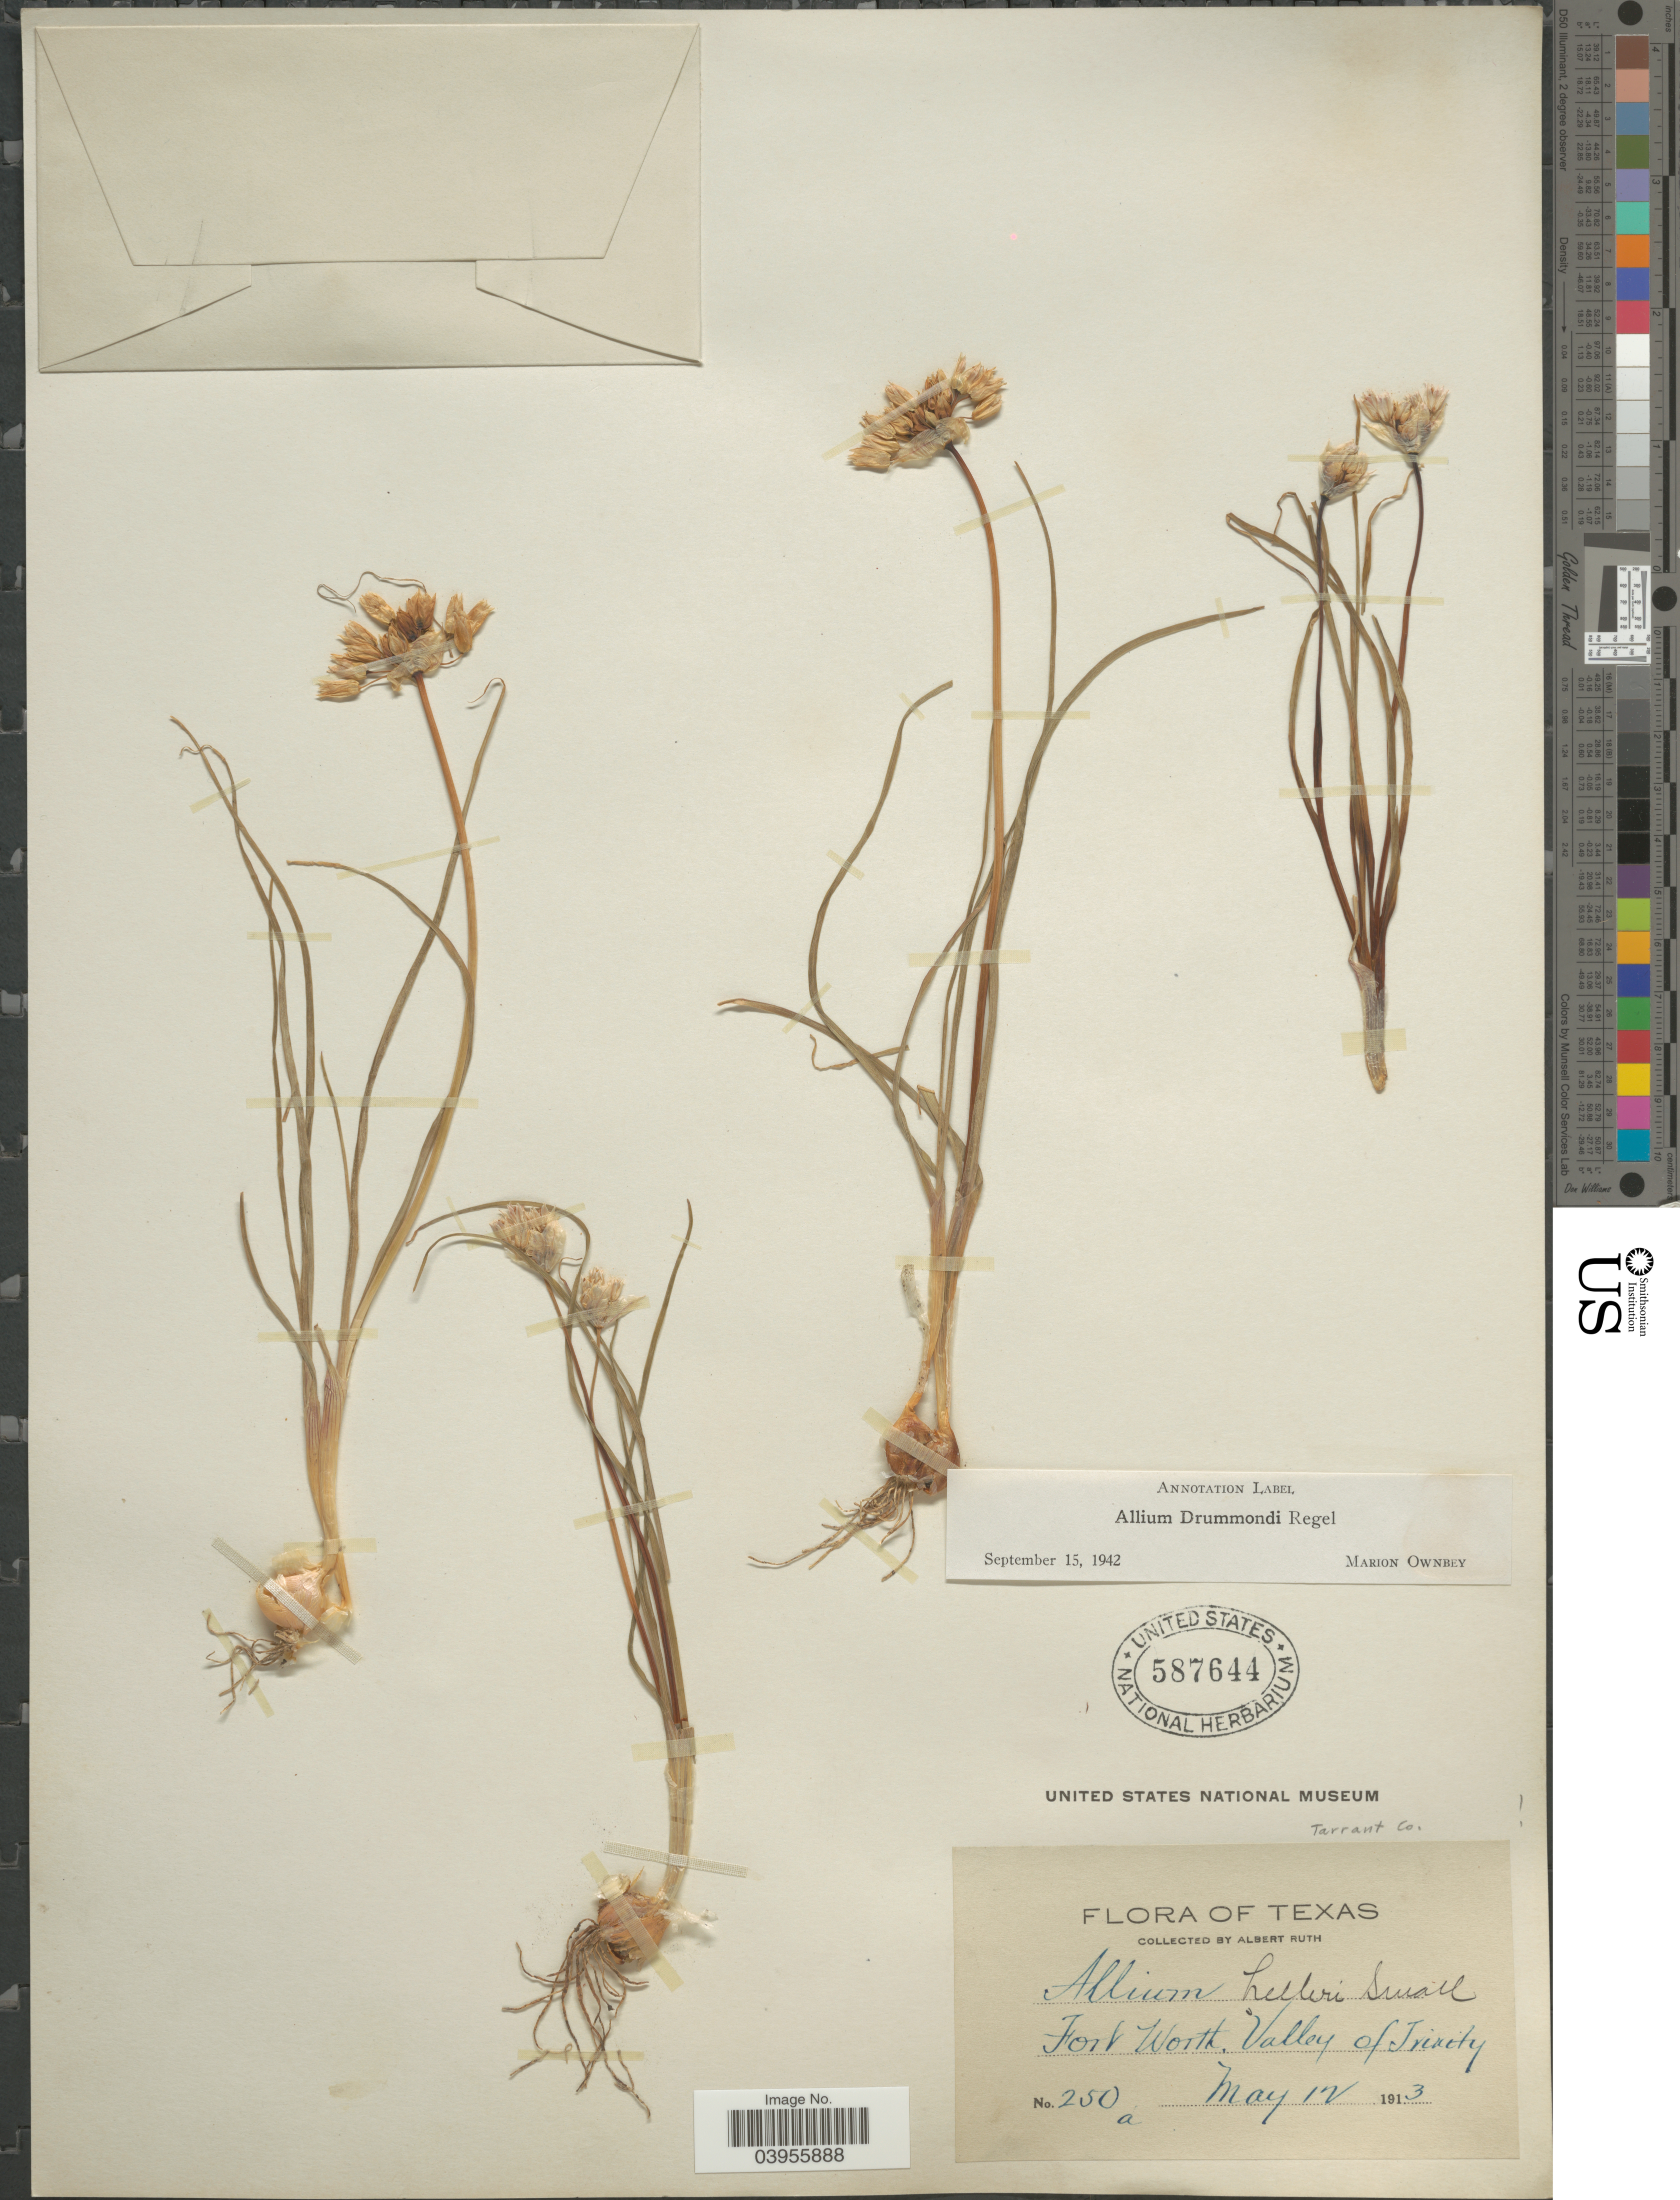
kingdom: Plantae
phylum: Tracheophyta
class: Liliopsida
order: Asparagales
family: Amaryllidaceae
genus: Allium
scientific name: Allium drummondii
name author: Regel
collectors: A. Ruth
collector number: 250a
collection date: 1913-05-12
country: United States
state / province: Texas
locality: Fort Worth Valley of Trinity. Tarrant Co.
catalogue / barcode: US 587644